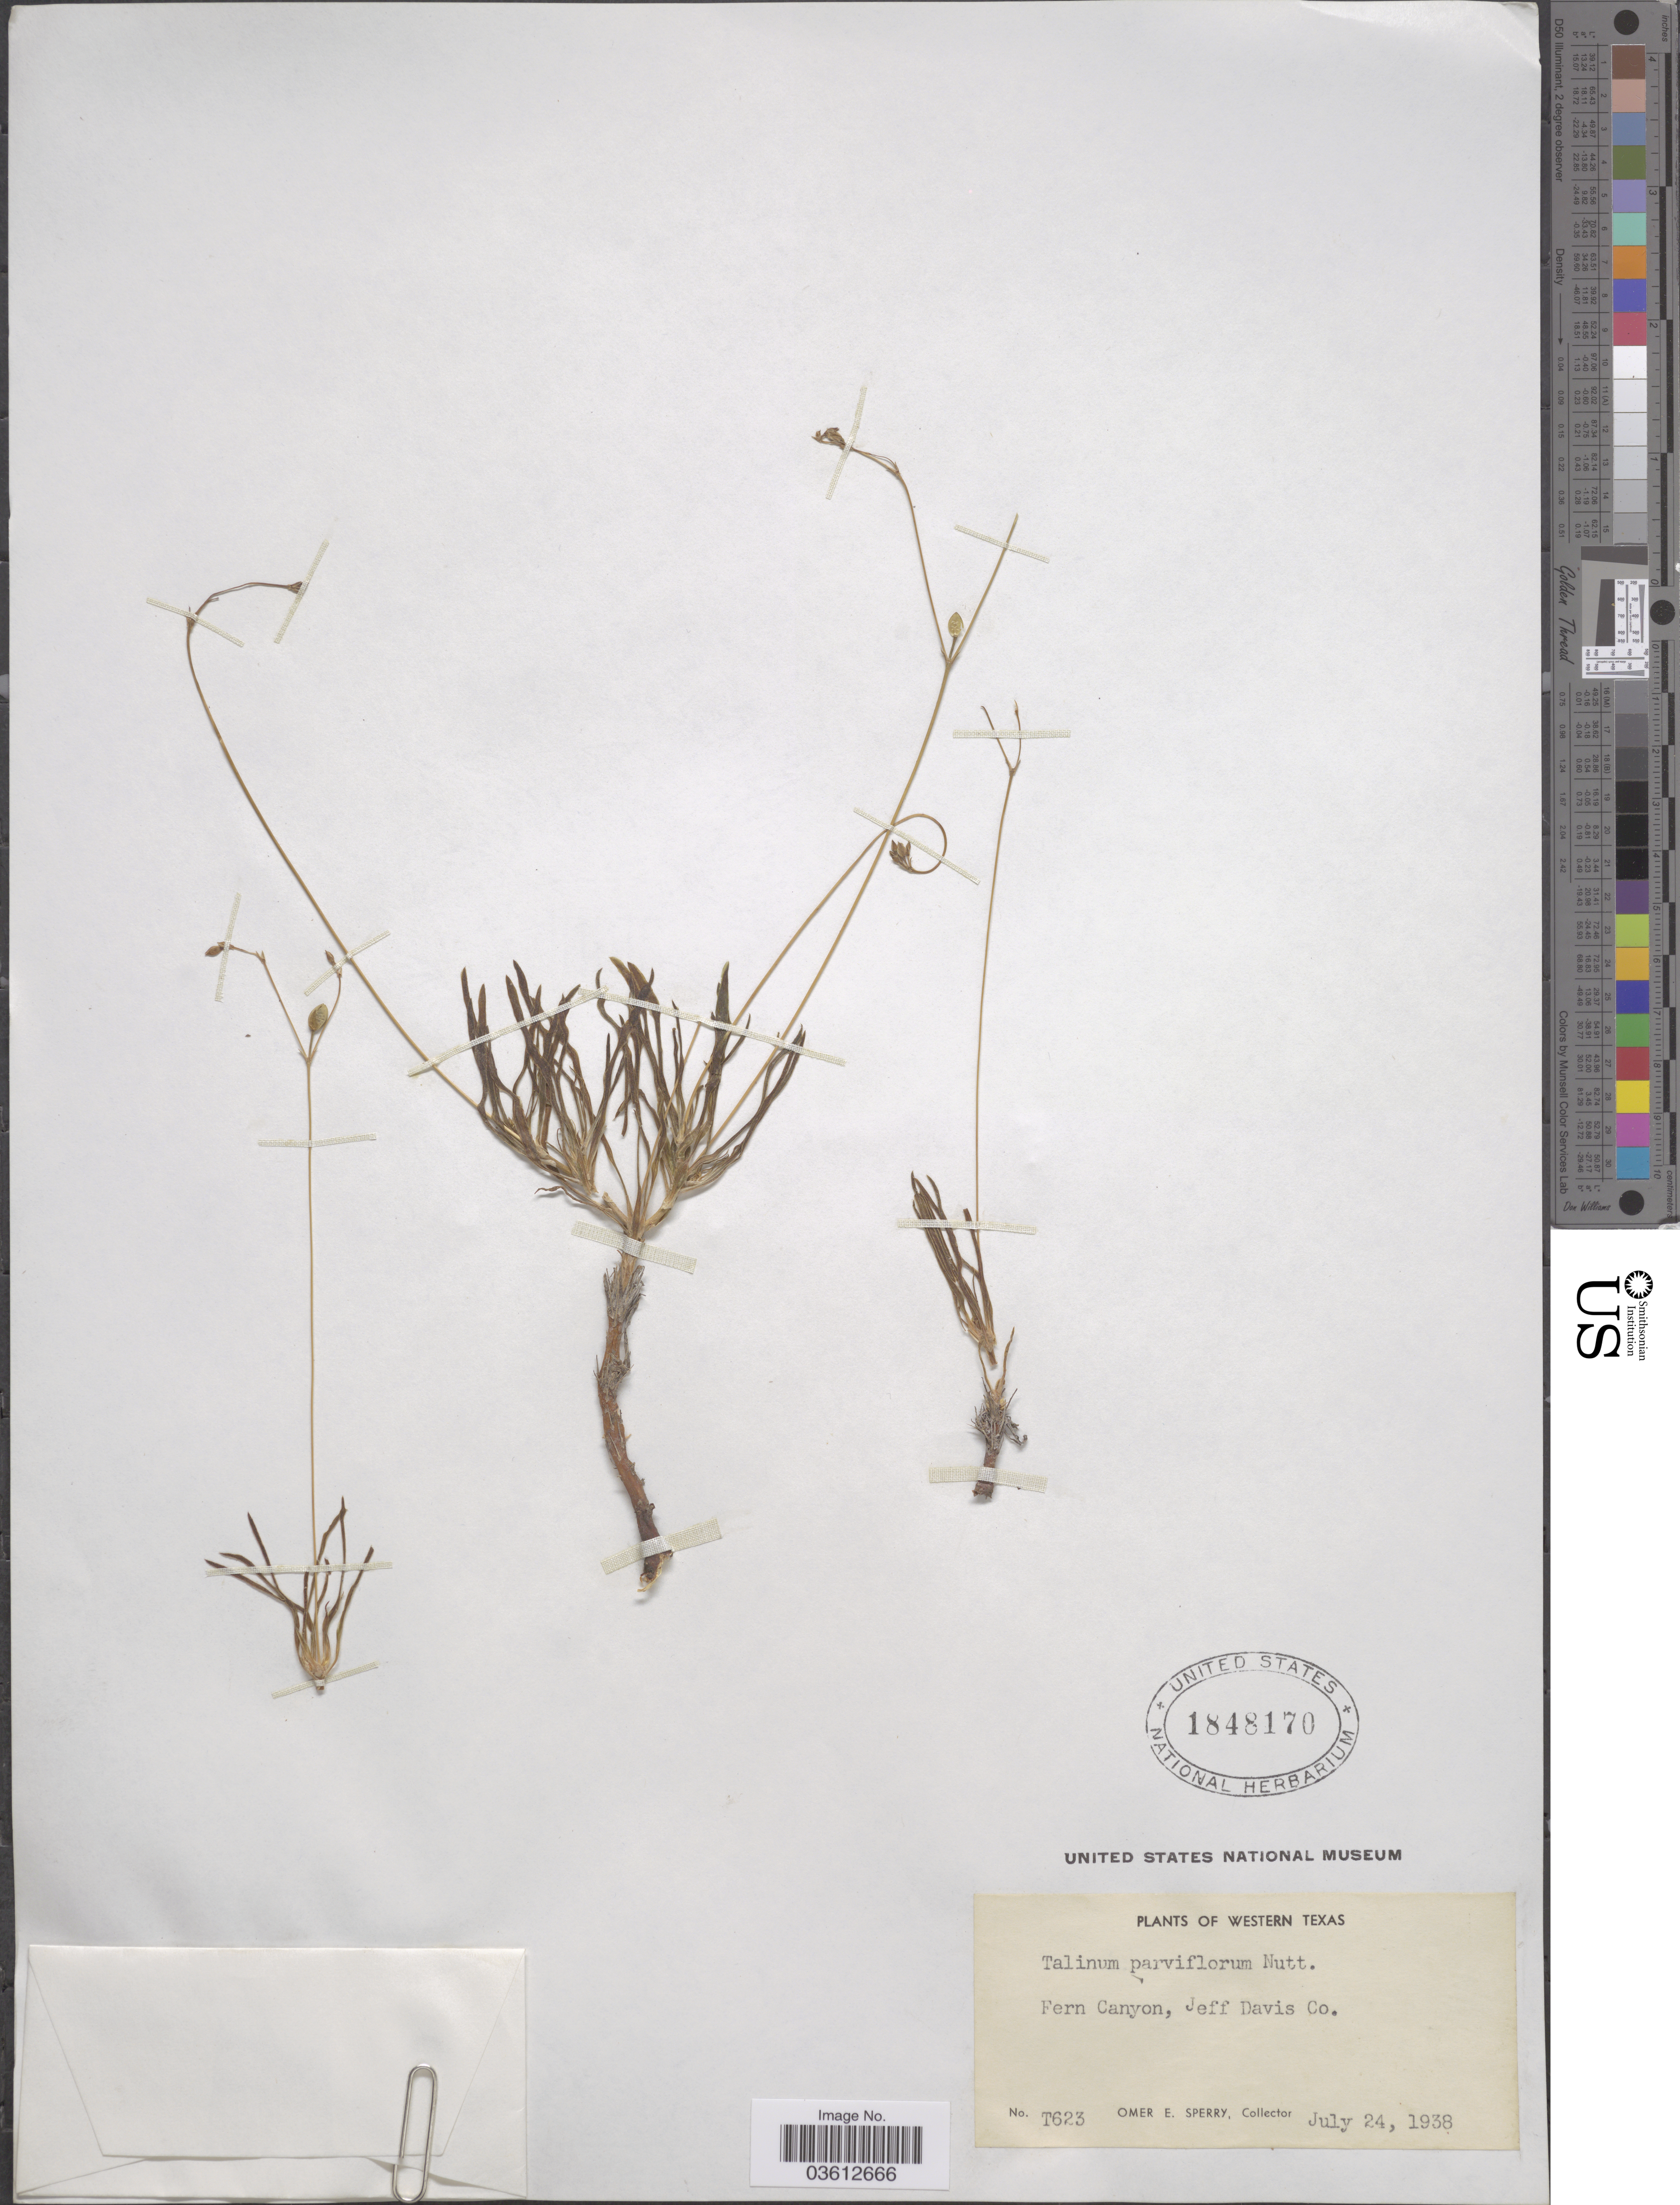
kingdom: Plantae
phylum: Tracheophyta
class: Magnoliopsida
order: Caryophyllales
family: Talinaceae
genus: Talinum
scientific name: Talinum parviflorum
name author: Nutt.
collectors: O. E. Sperry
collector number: T623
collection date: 1938-07-24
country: United States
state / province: Texas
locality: Western Texas. Fern Canyon, Jeff Davis Co.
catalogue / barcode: US 1848170